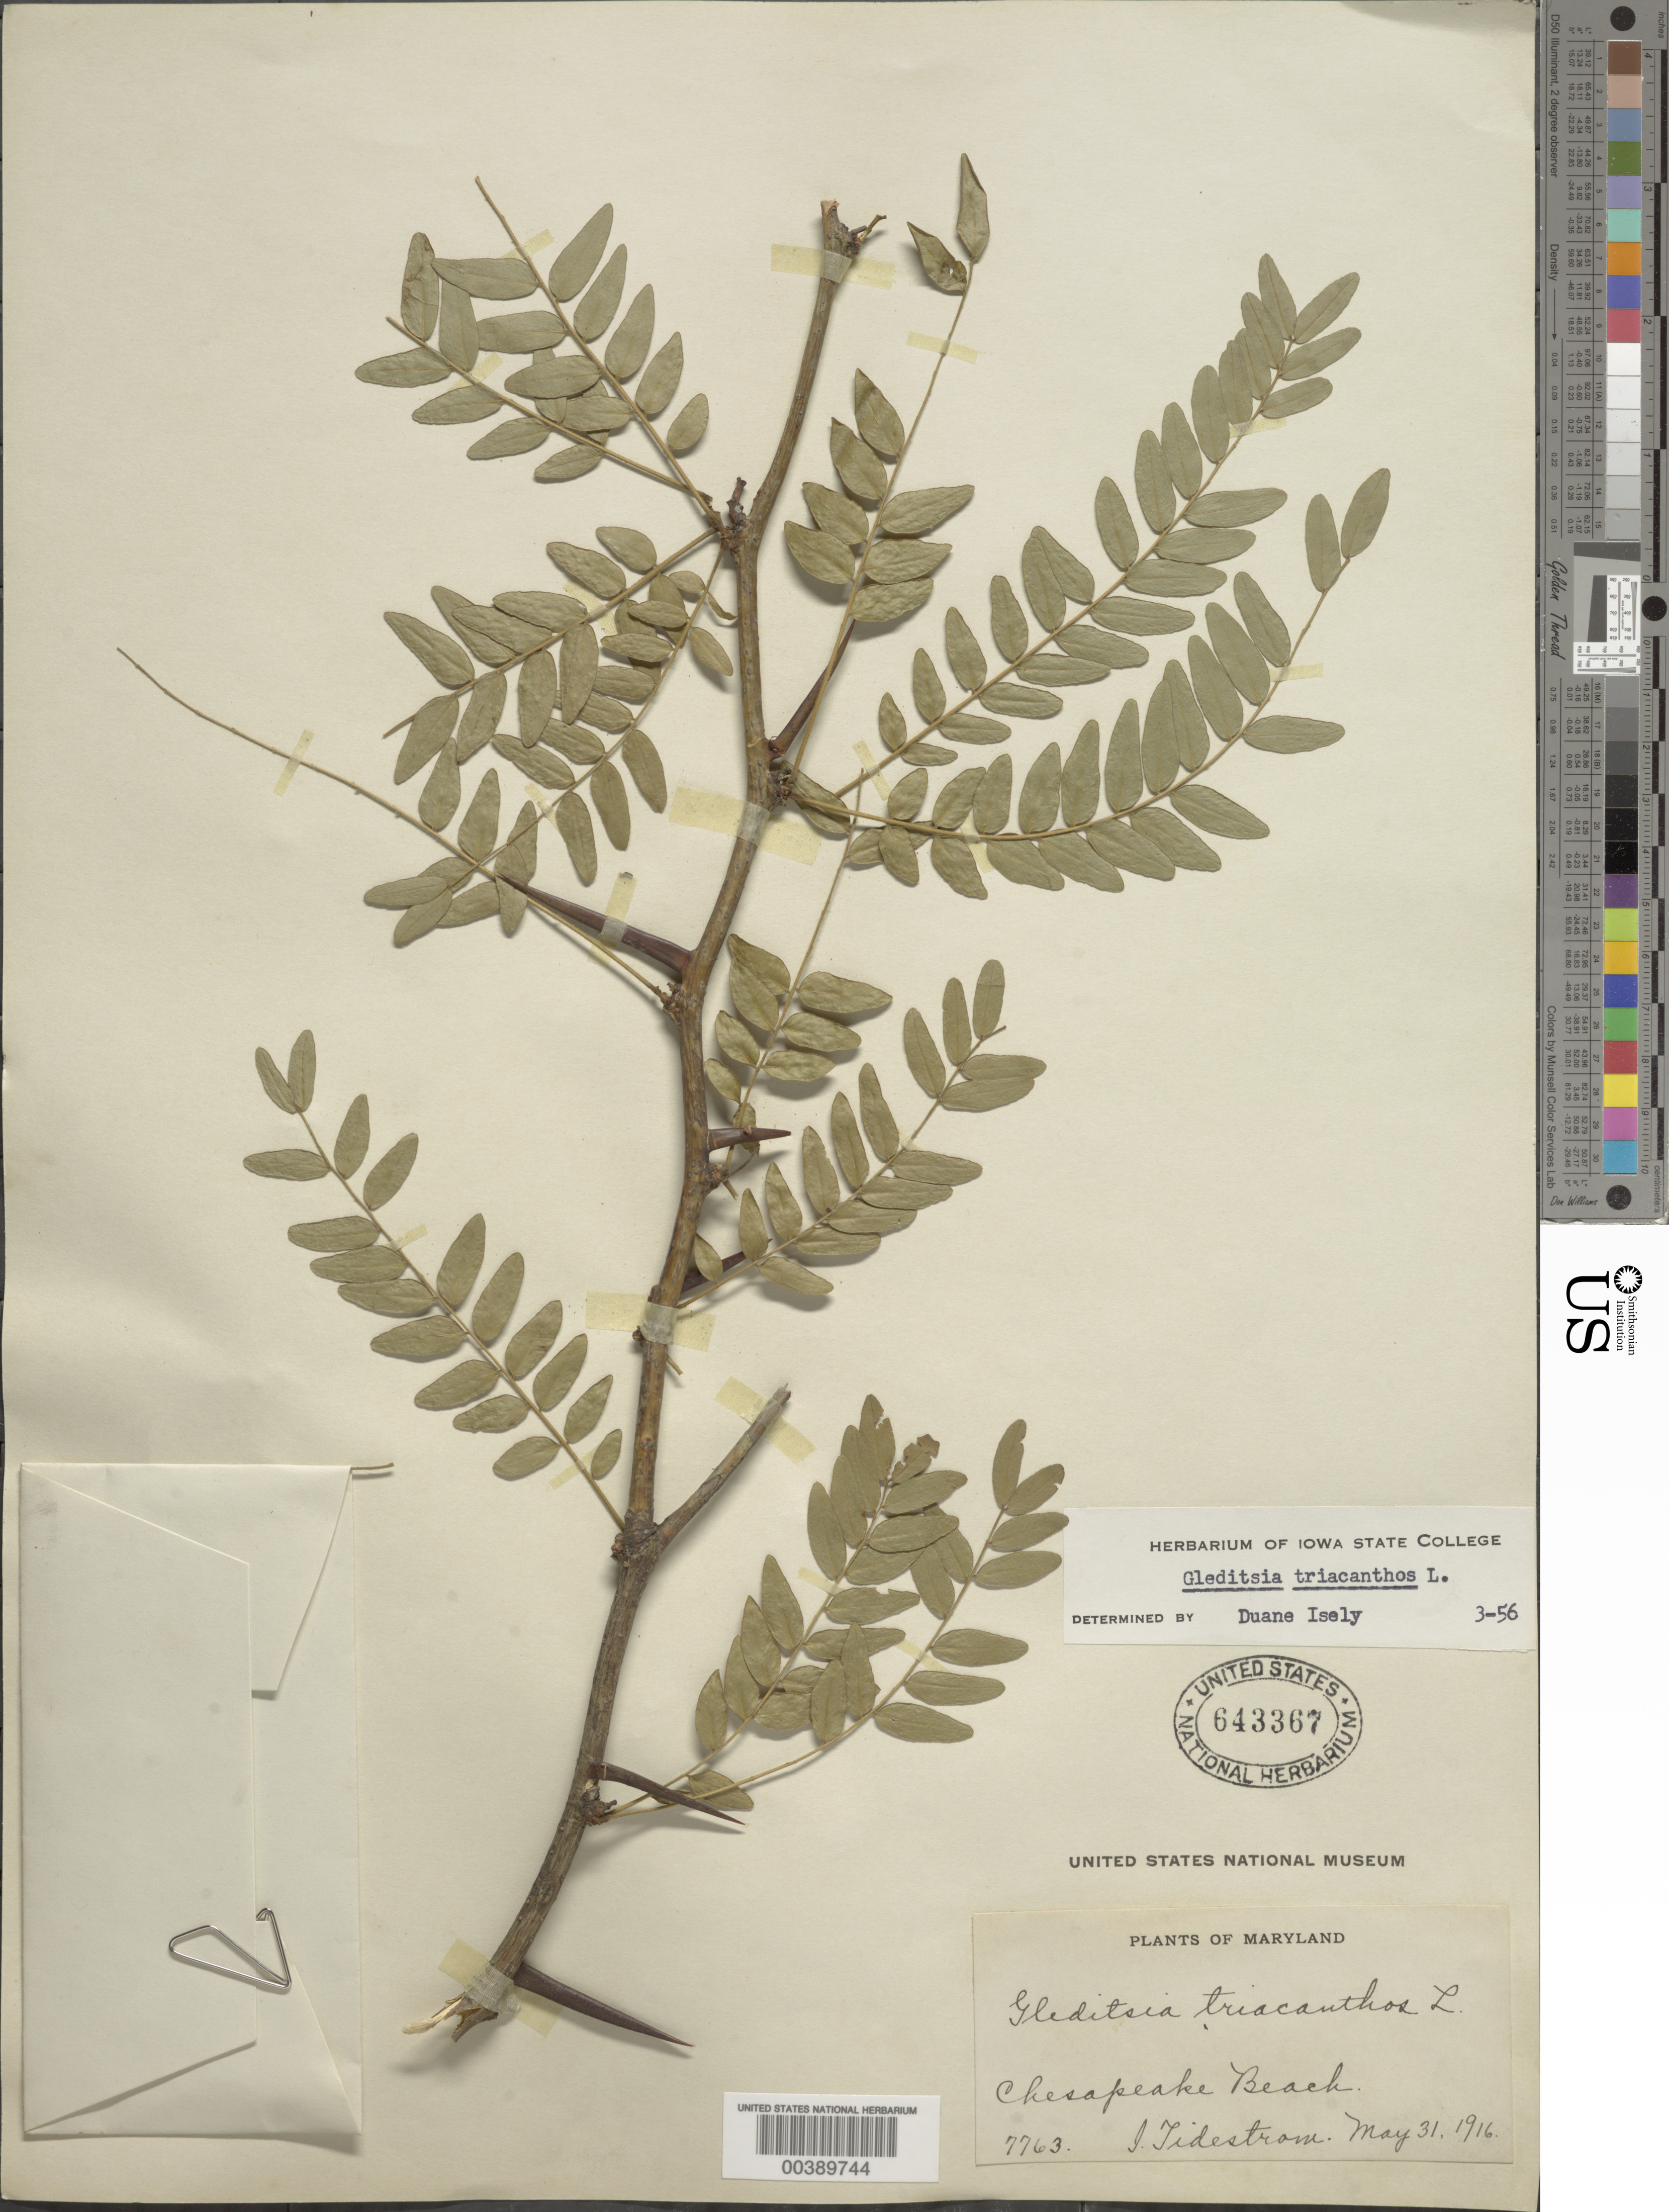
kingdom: Plantae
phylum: Tracheophyta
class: Magnoliopsida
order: Fabales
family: Fabaceae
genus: Gleditsia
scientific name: Gleditsia triacanthos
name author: L.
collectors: I. F. Tidestrom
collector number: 7763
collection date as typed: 31 May 1916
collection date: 1916-05-31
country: United States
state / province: Maryland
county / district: Calvert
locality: Chesapeake beach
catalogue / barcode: US 643367